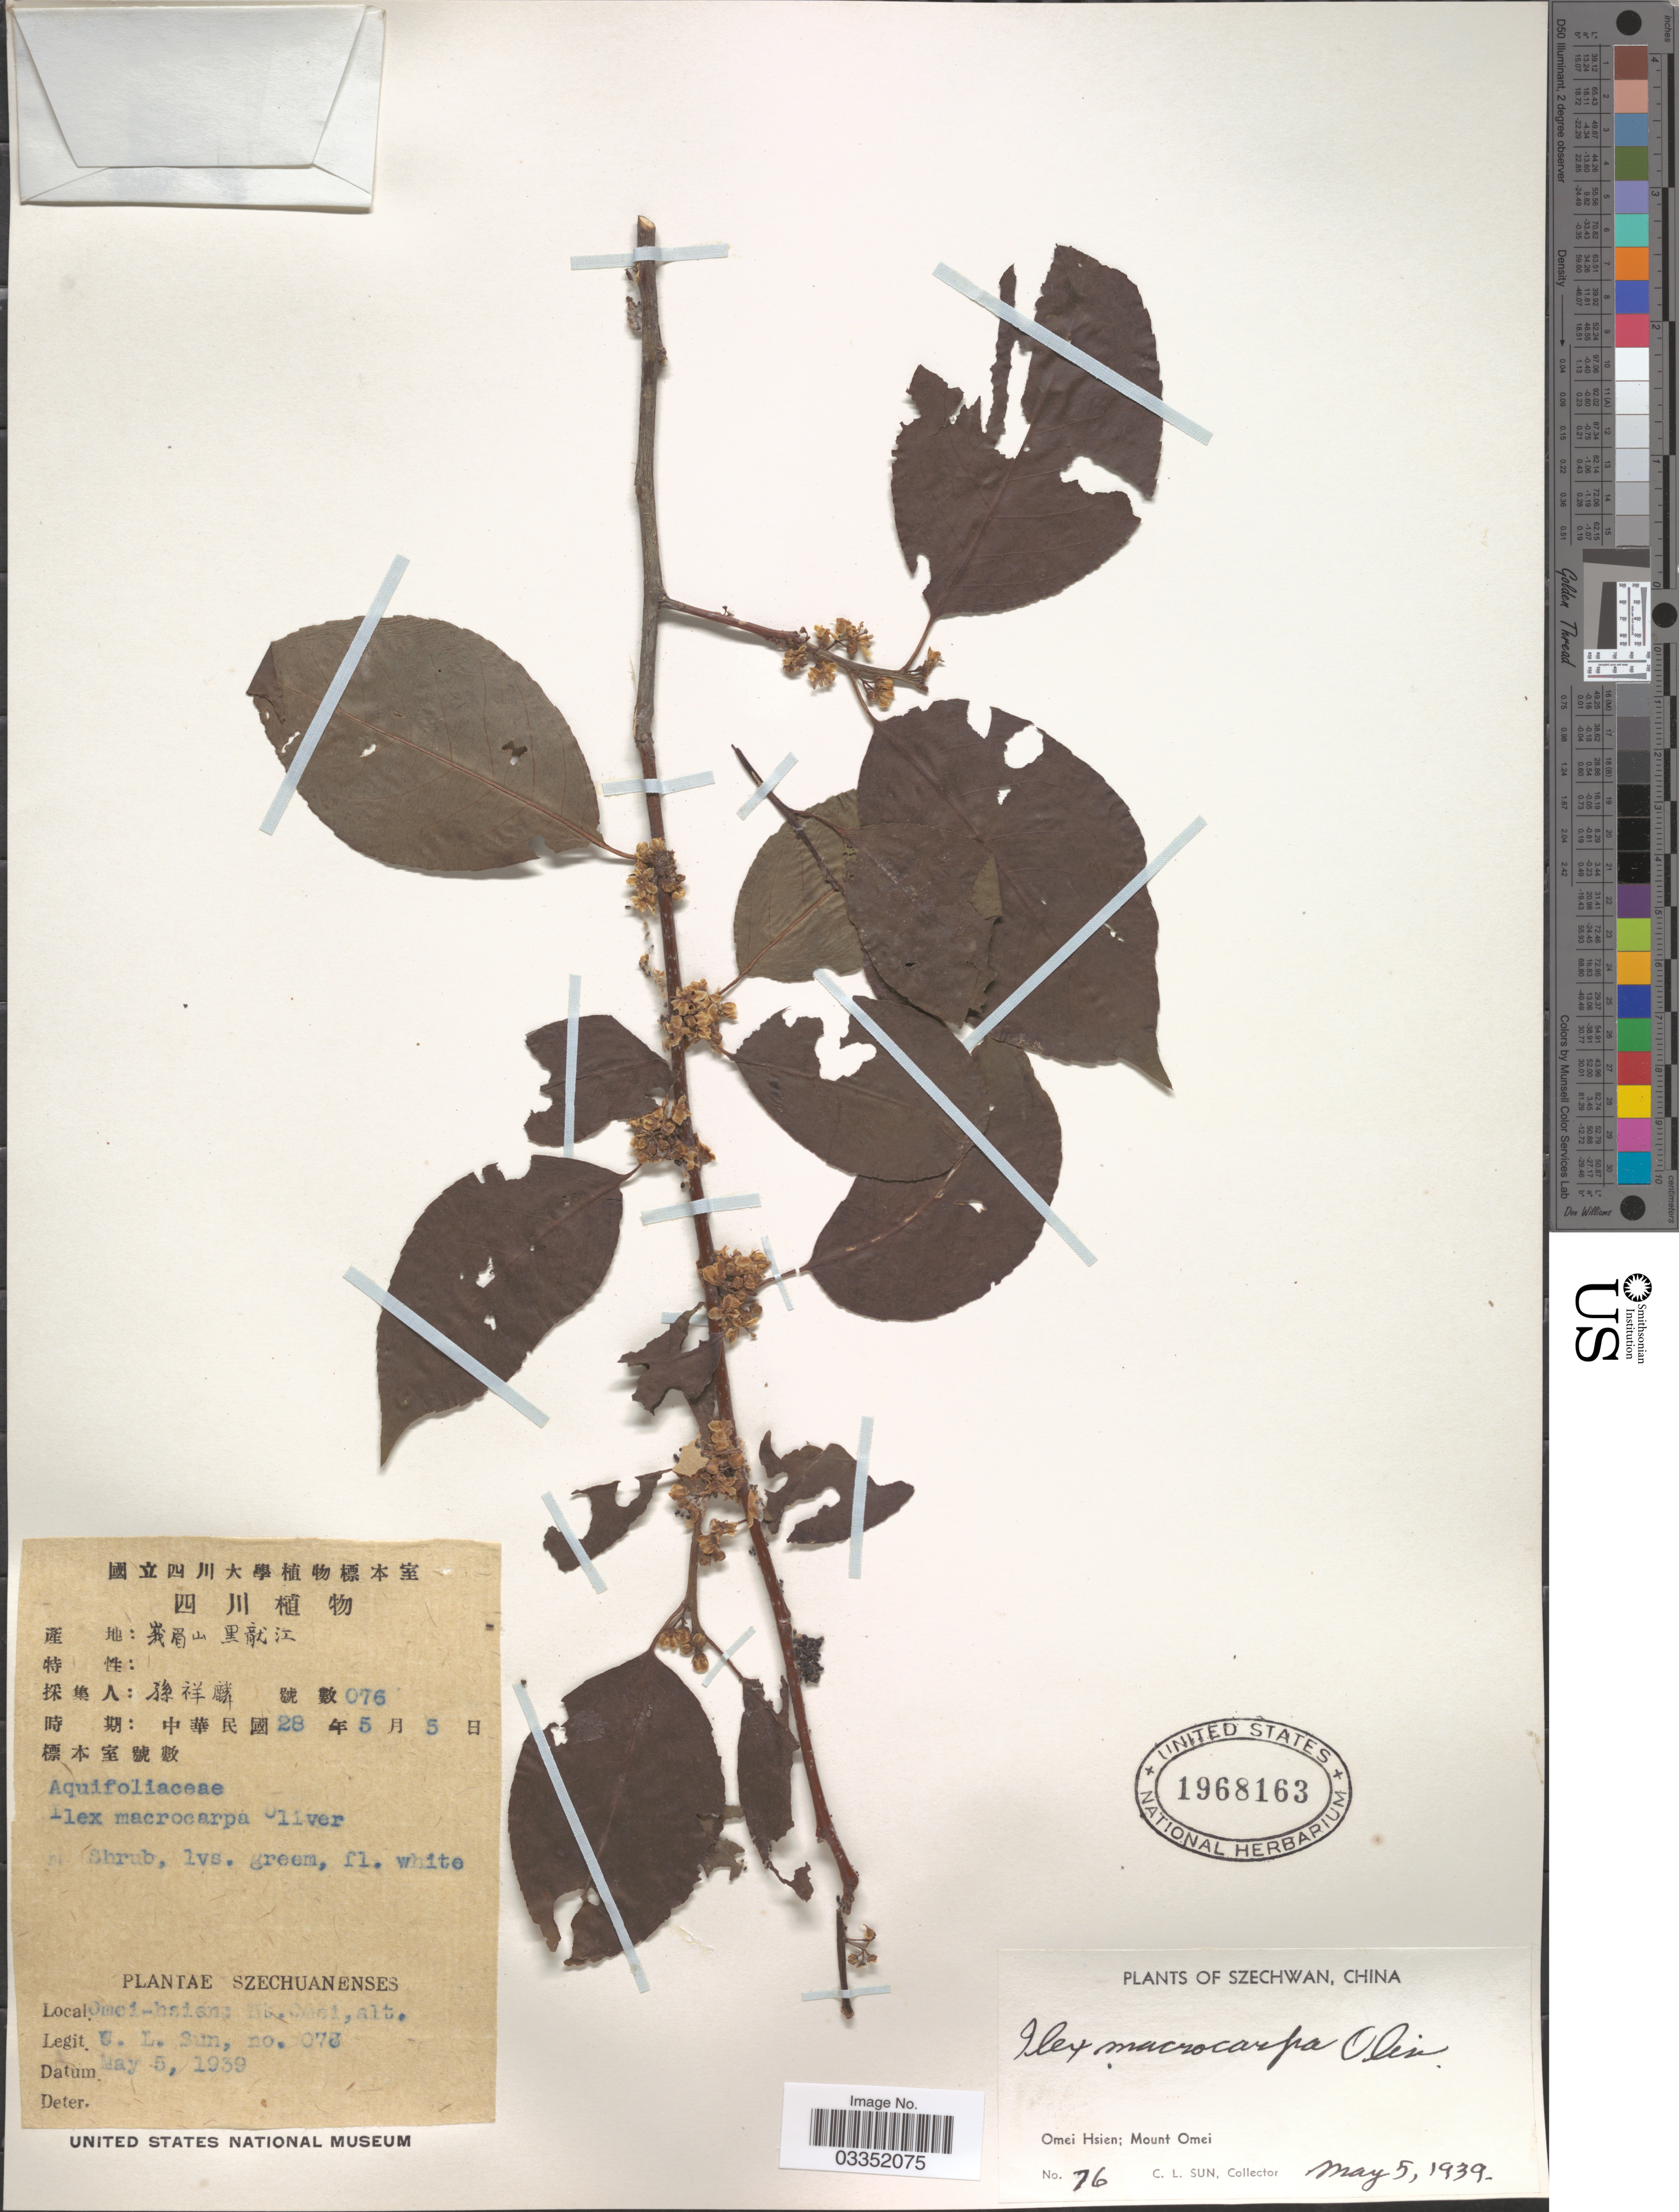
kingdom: Plantae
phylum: Tracheophyta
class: Magnoliopsida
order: Aquifoliales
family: Aquifoliaceae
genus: Ilex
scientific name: Ilex macrocarpa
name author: Oliv.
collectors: C. Sun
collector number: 76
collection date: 1939-05-05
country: China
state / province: Sichuan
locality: Szechwan. Omei Hsien; Mount Omei.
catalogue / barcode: US 1968163